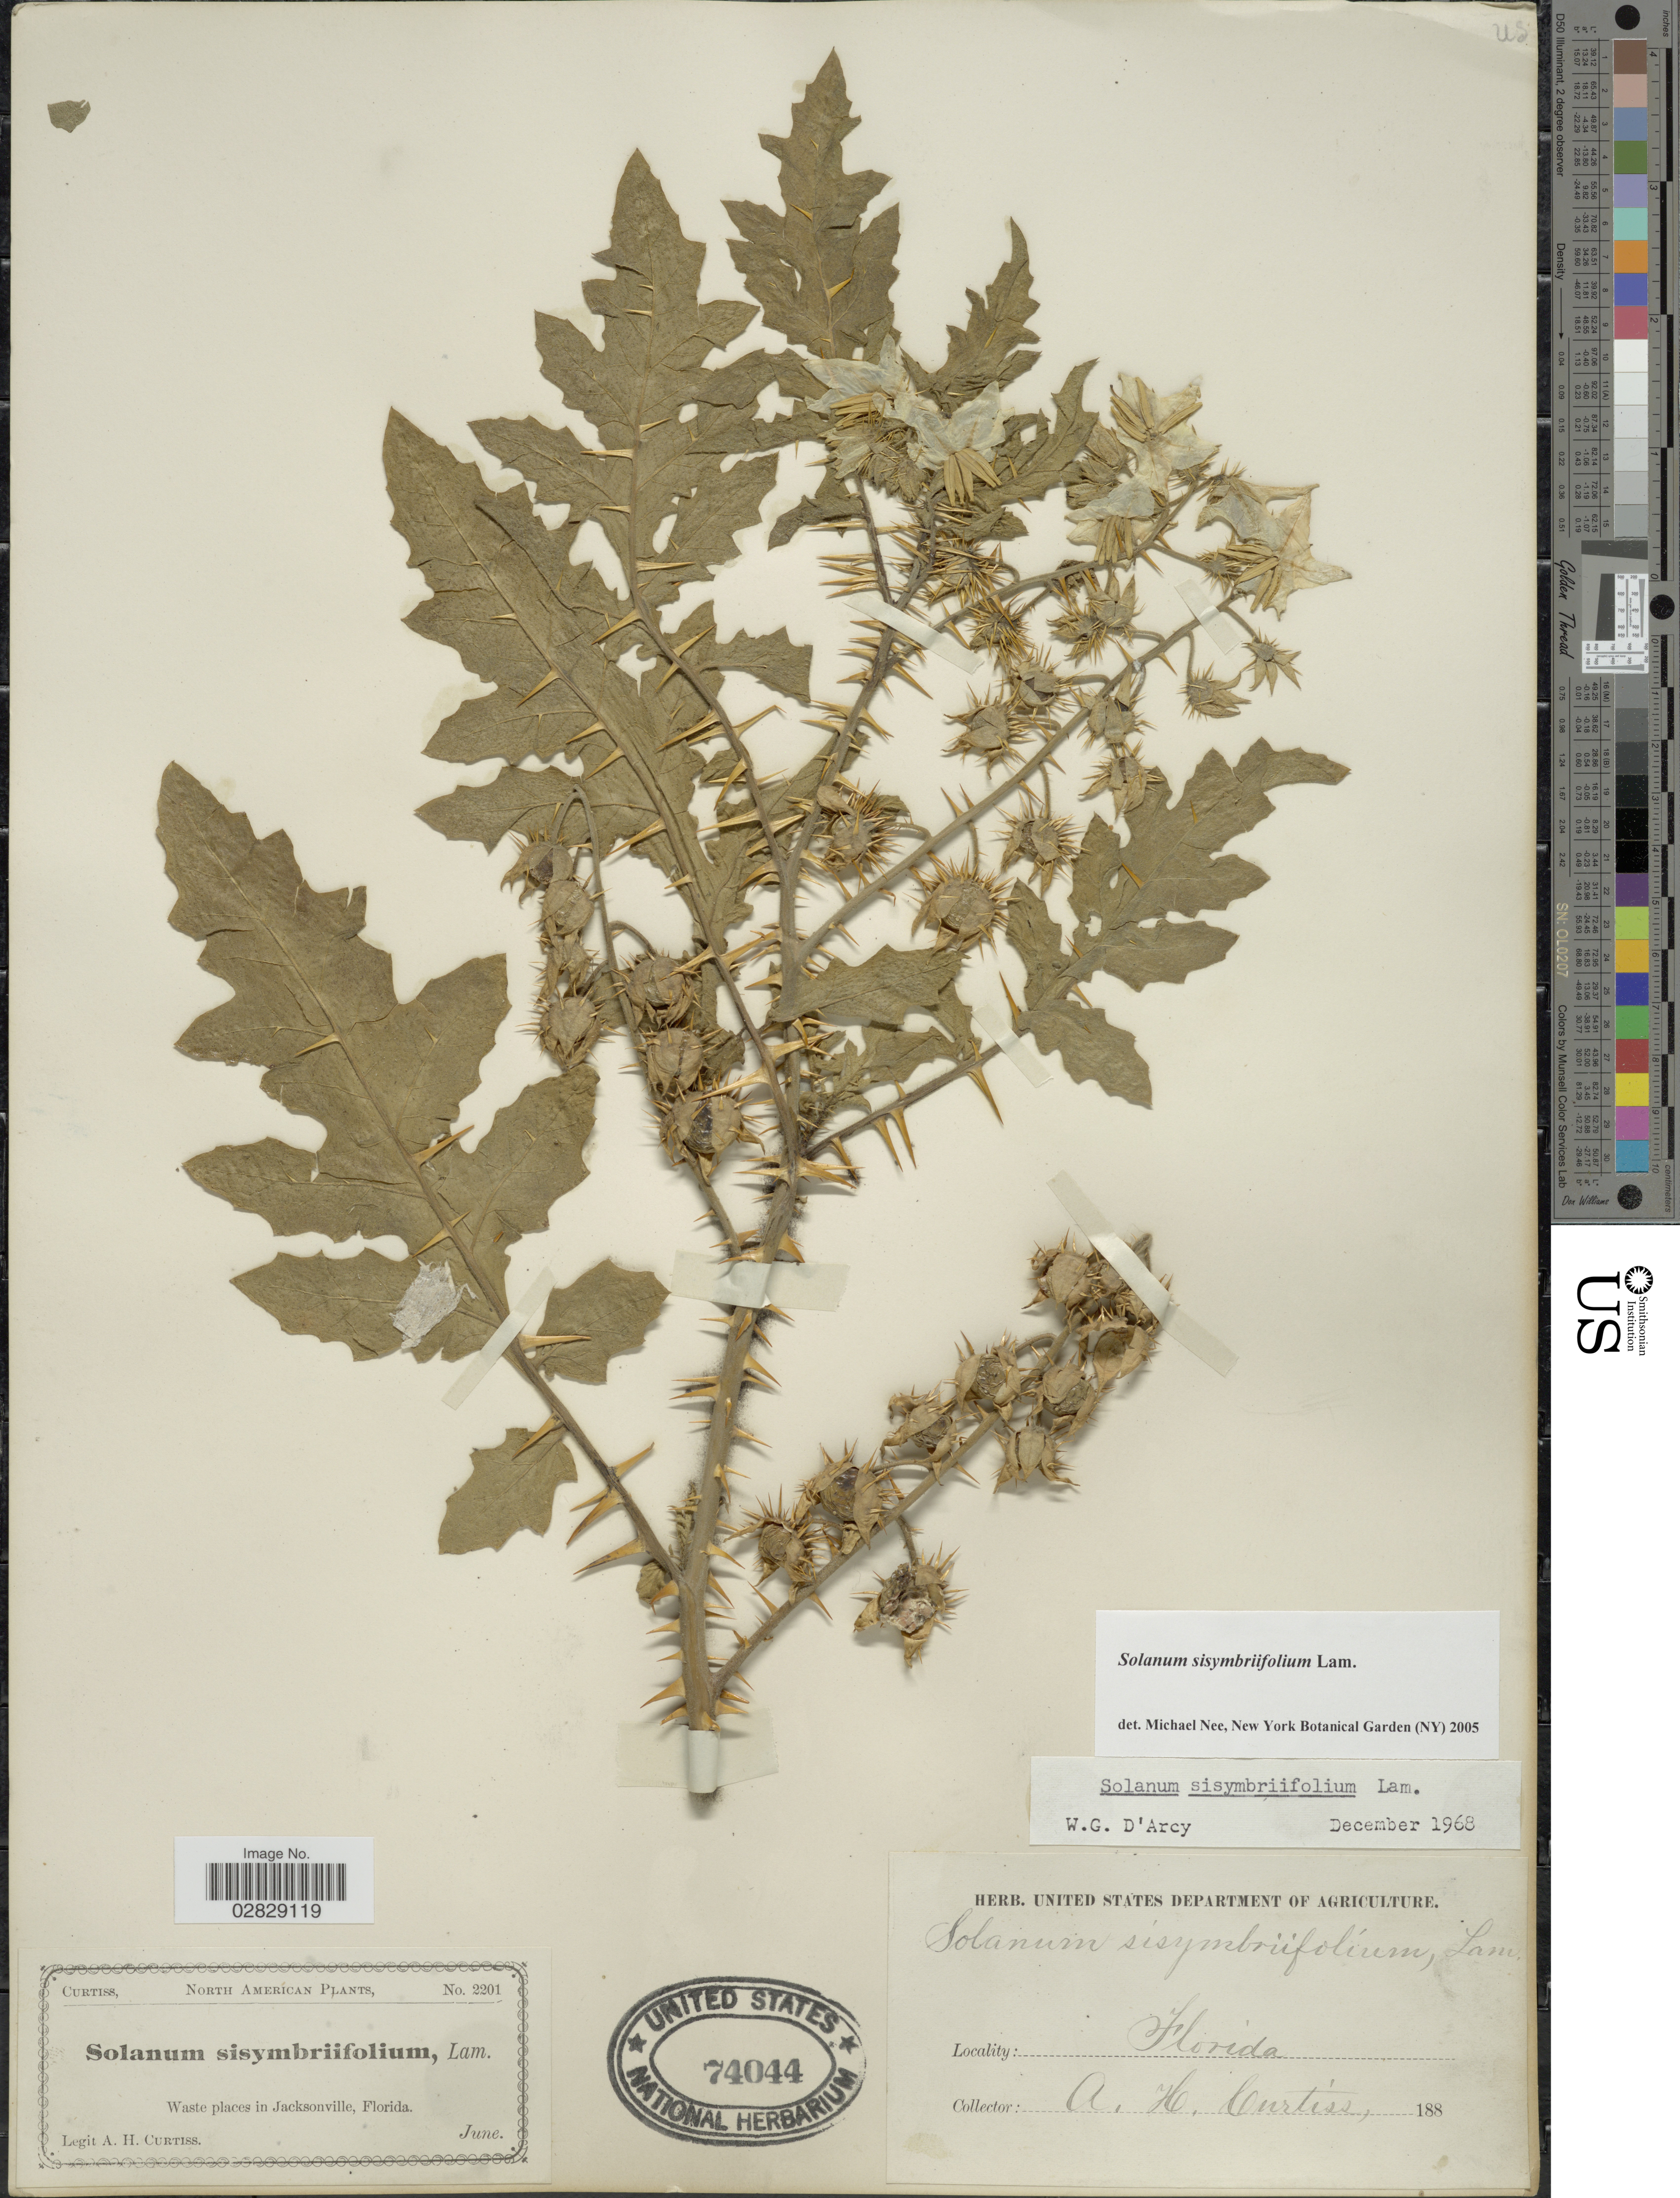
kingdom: Plantae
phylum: Tracheophyta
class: Magnoliopsida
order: Solanales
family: Solanaceae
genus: Solanum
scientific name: Solanum sisymbrifolium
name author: Lam.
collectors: A. H. Curtiss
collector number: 2201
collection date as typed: June 188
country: United States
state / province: Florida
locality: Waste places in Jacksonville.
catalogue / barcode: US 74044